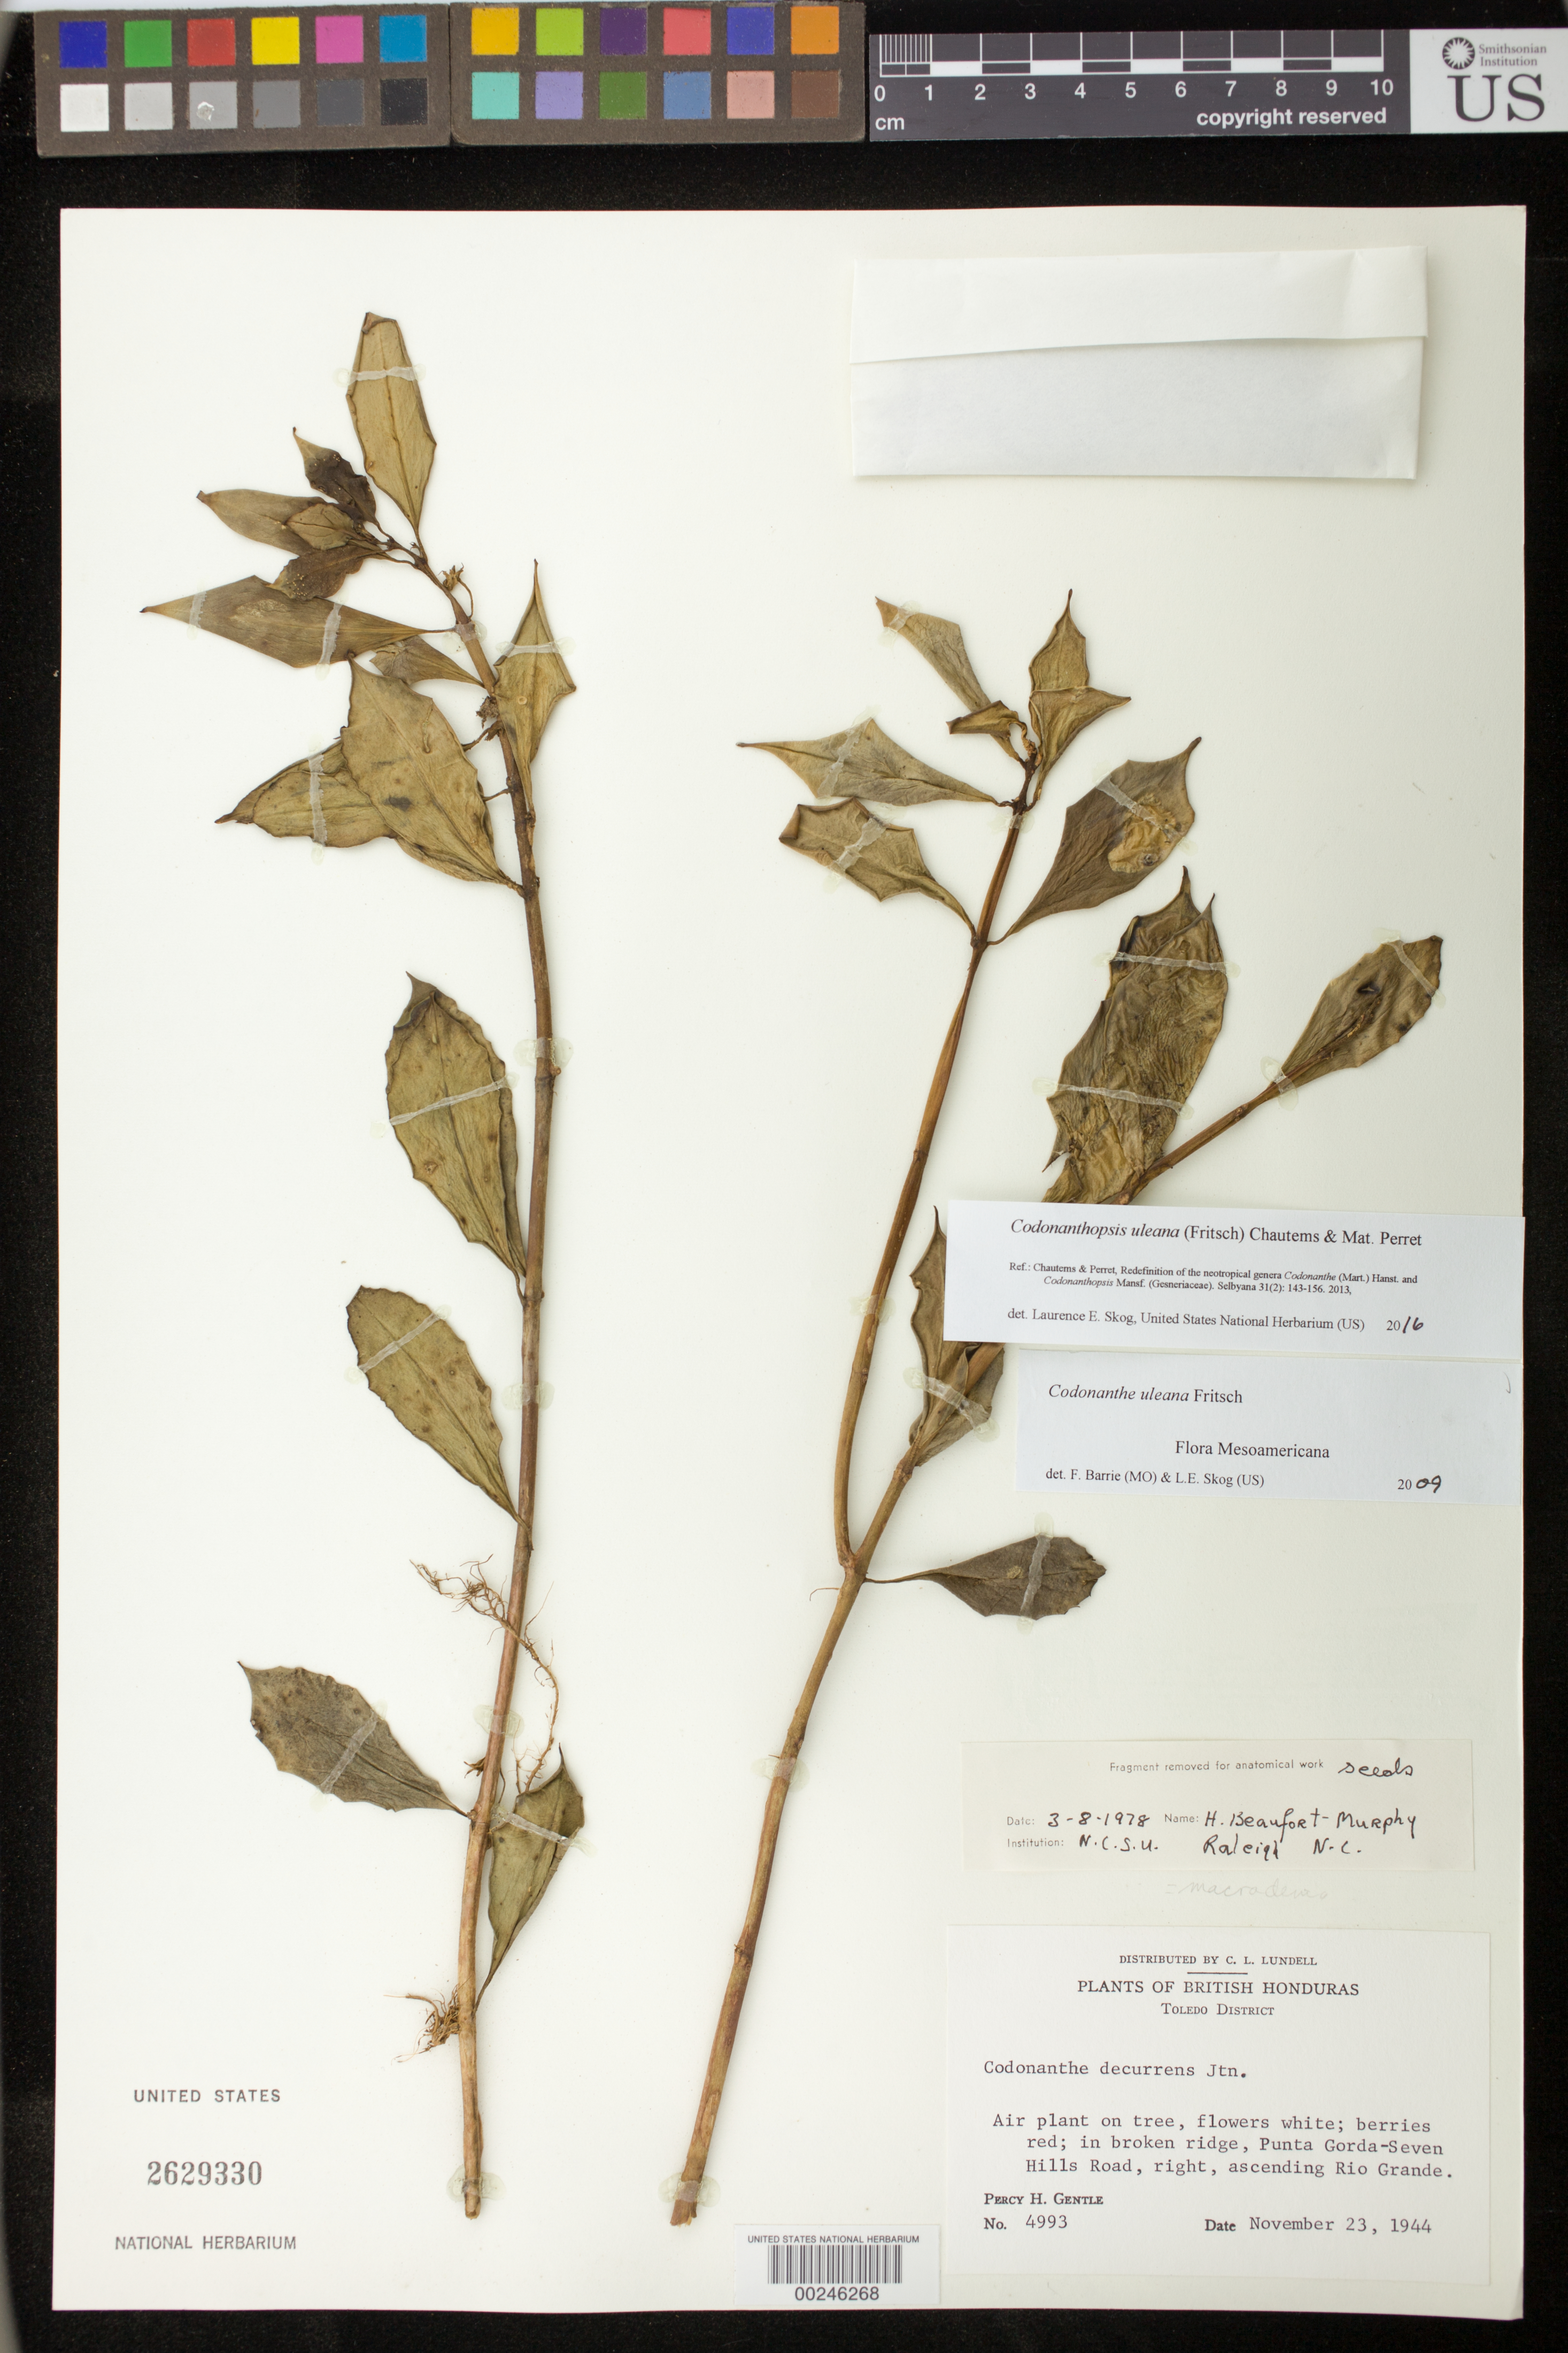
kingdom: Plantae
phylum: Tracheophyta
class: Magnoliopsida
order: Lamiales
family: Gesneriaceae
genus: Codonanthopsis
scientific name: Codonanthopsis uleana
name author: (Fritsch) Chautems & Mat.Perret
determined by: Skog, Laurence E.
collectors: P. H. Gentle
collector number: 4993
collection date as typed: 23 Nov 1944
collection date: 1944-11-23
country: Belize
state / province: Toledo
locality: British Honduras, Toledo District; Punta Gorda-Seven Hills road, right, ascending Rio Grande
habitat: In broken ridge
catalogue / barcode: US 2629330